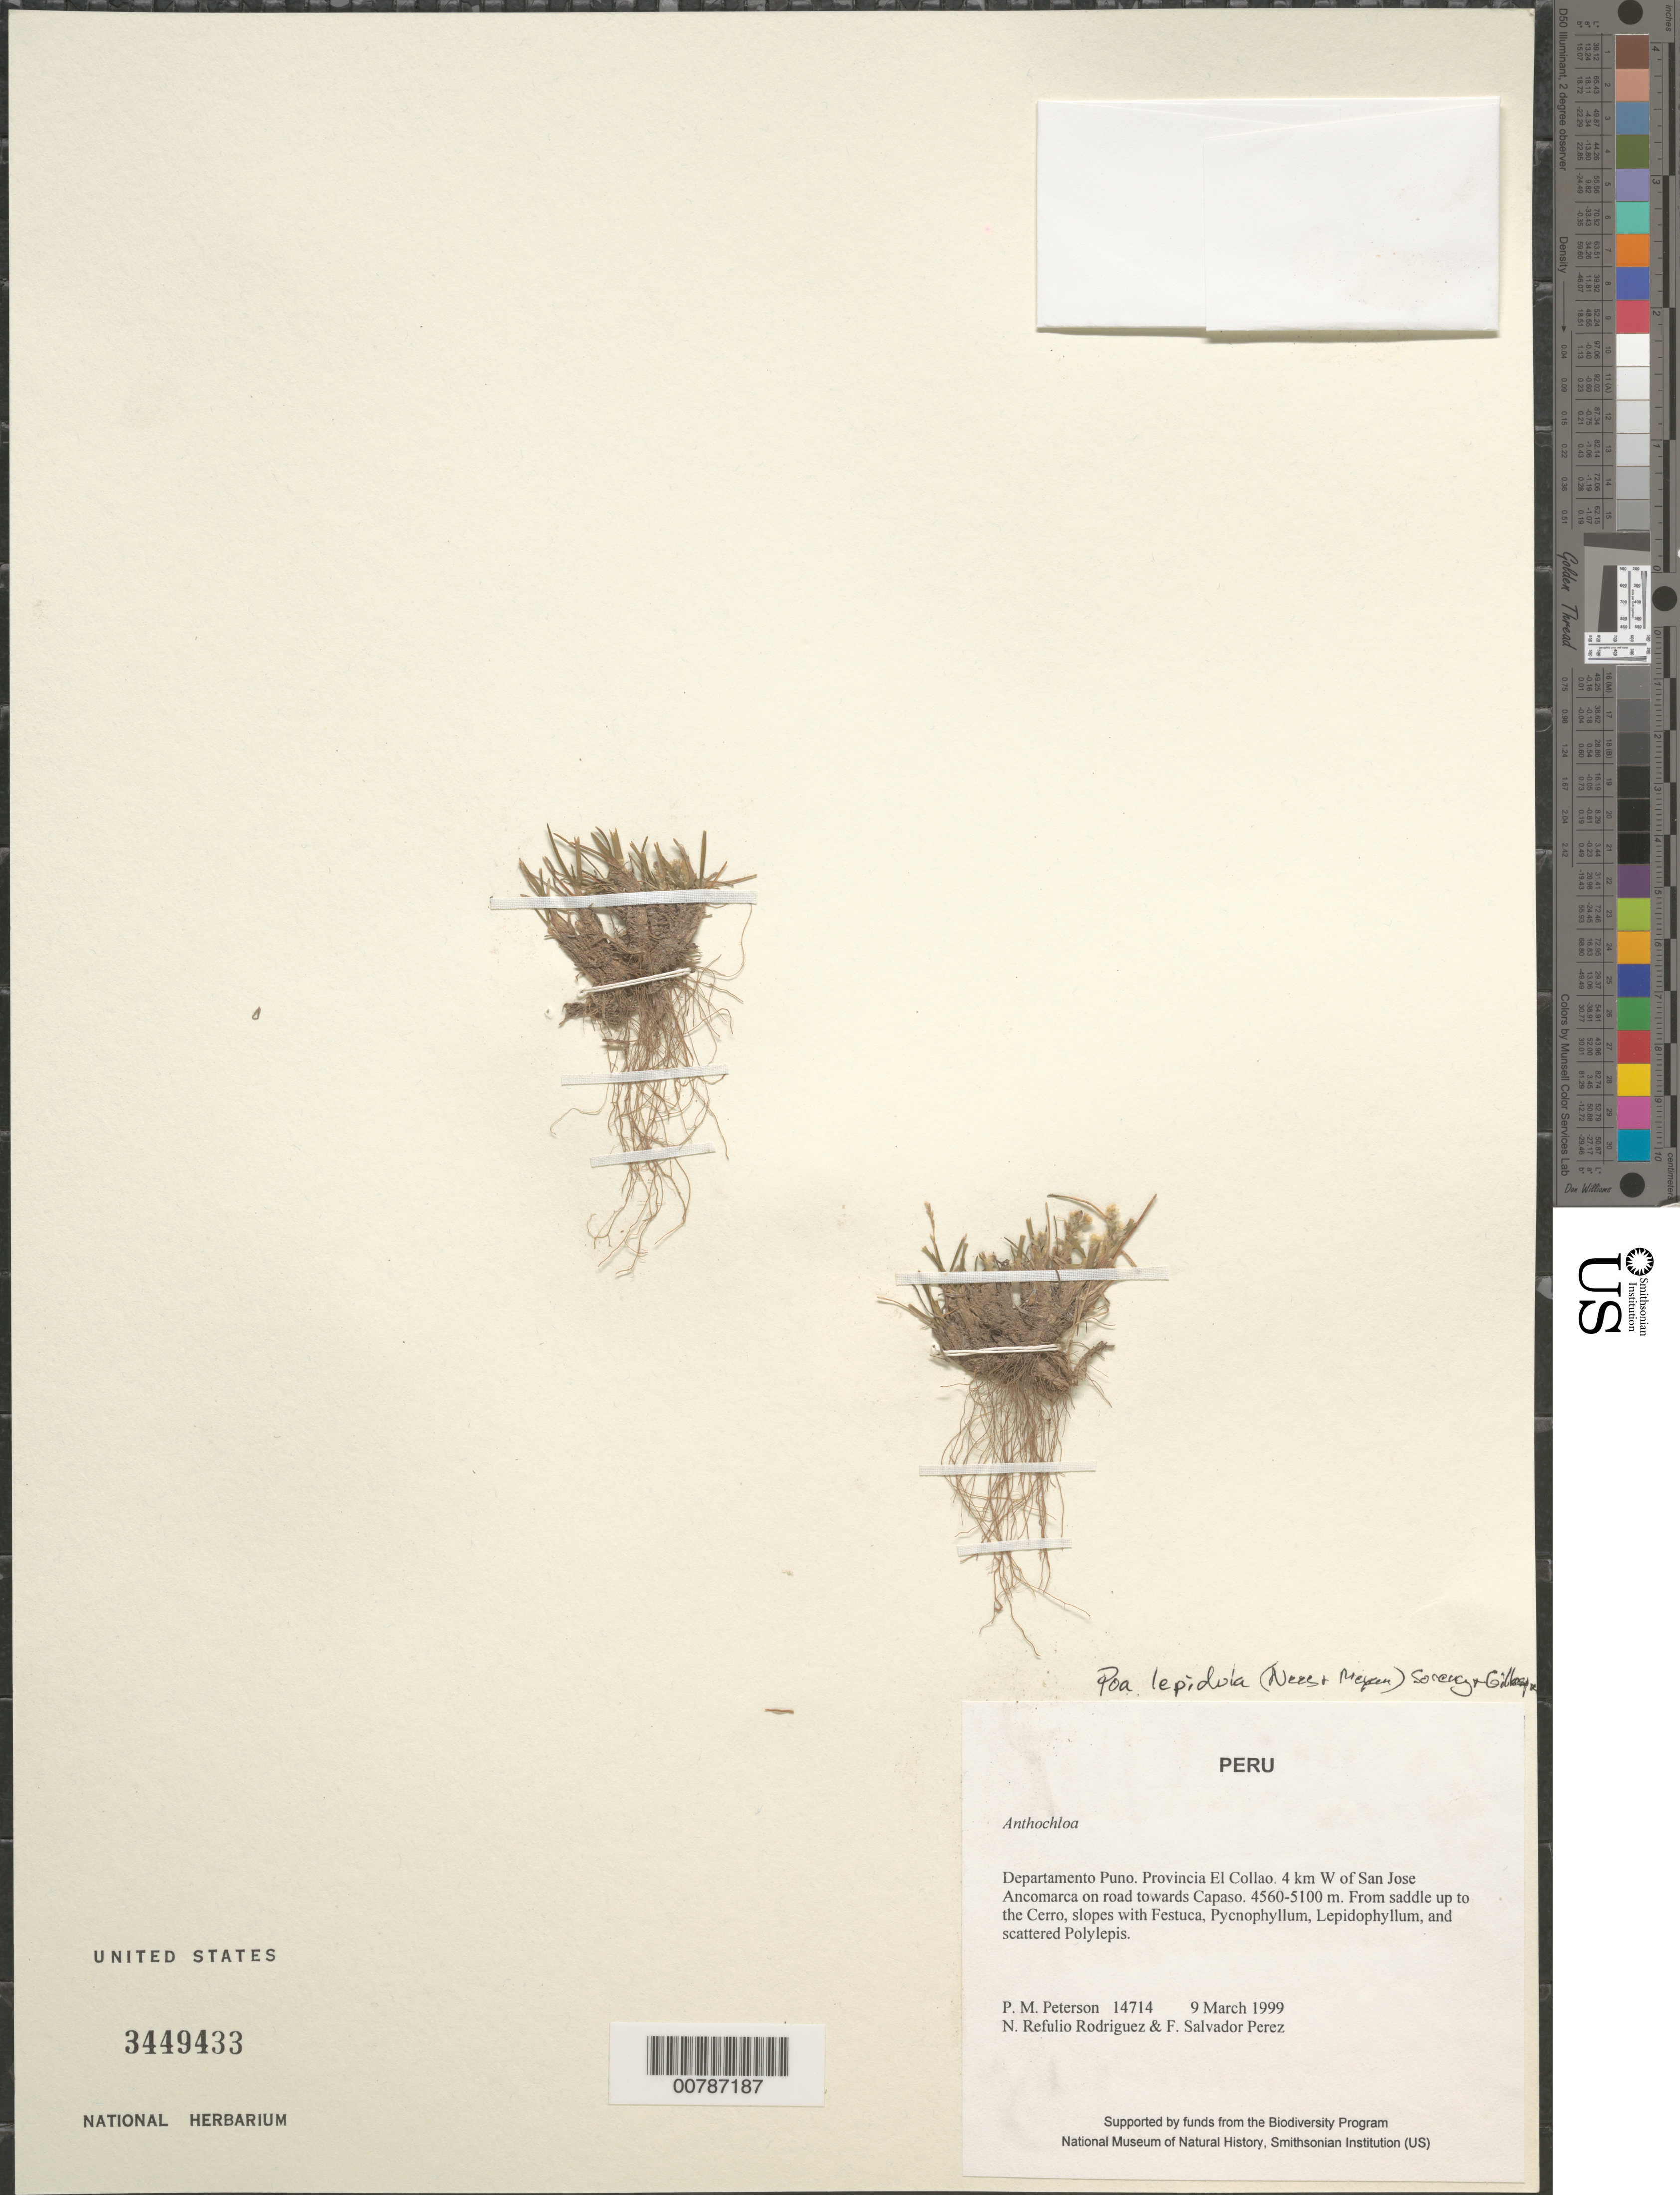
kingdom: Plantae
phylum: Tracheophyta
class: Liliopsida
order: Poales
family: Poaceae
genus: Poa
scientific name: Poa lepidula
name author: (Nees & Meyen) Soreng & L.J. Gillespie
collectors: P. M. Peterson, N. Refulio-Rodríguez & F. Salvador Perez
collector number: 14714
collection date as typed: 09 Mar 1999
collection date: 1999-03-09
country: Peru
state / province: Puno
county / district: El Collao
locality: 4 km W of San Jose Ancomarca on road towards Capaso.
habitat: From saddle up to the Cerro, slopes with Festuca, Pycnophyllum, Lepidophyllum and scattered Polylepis.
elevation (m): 4560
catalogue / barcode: US 3449433